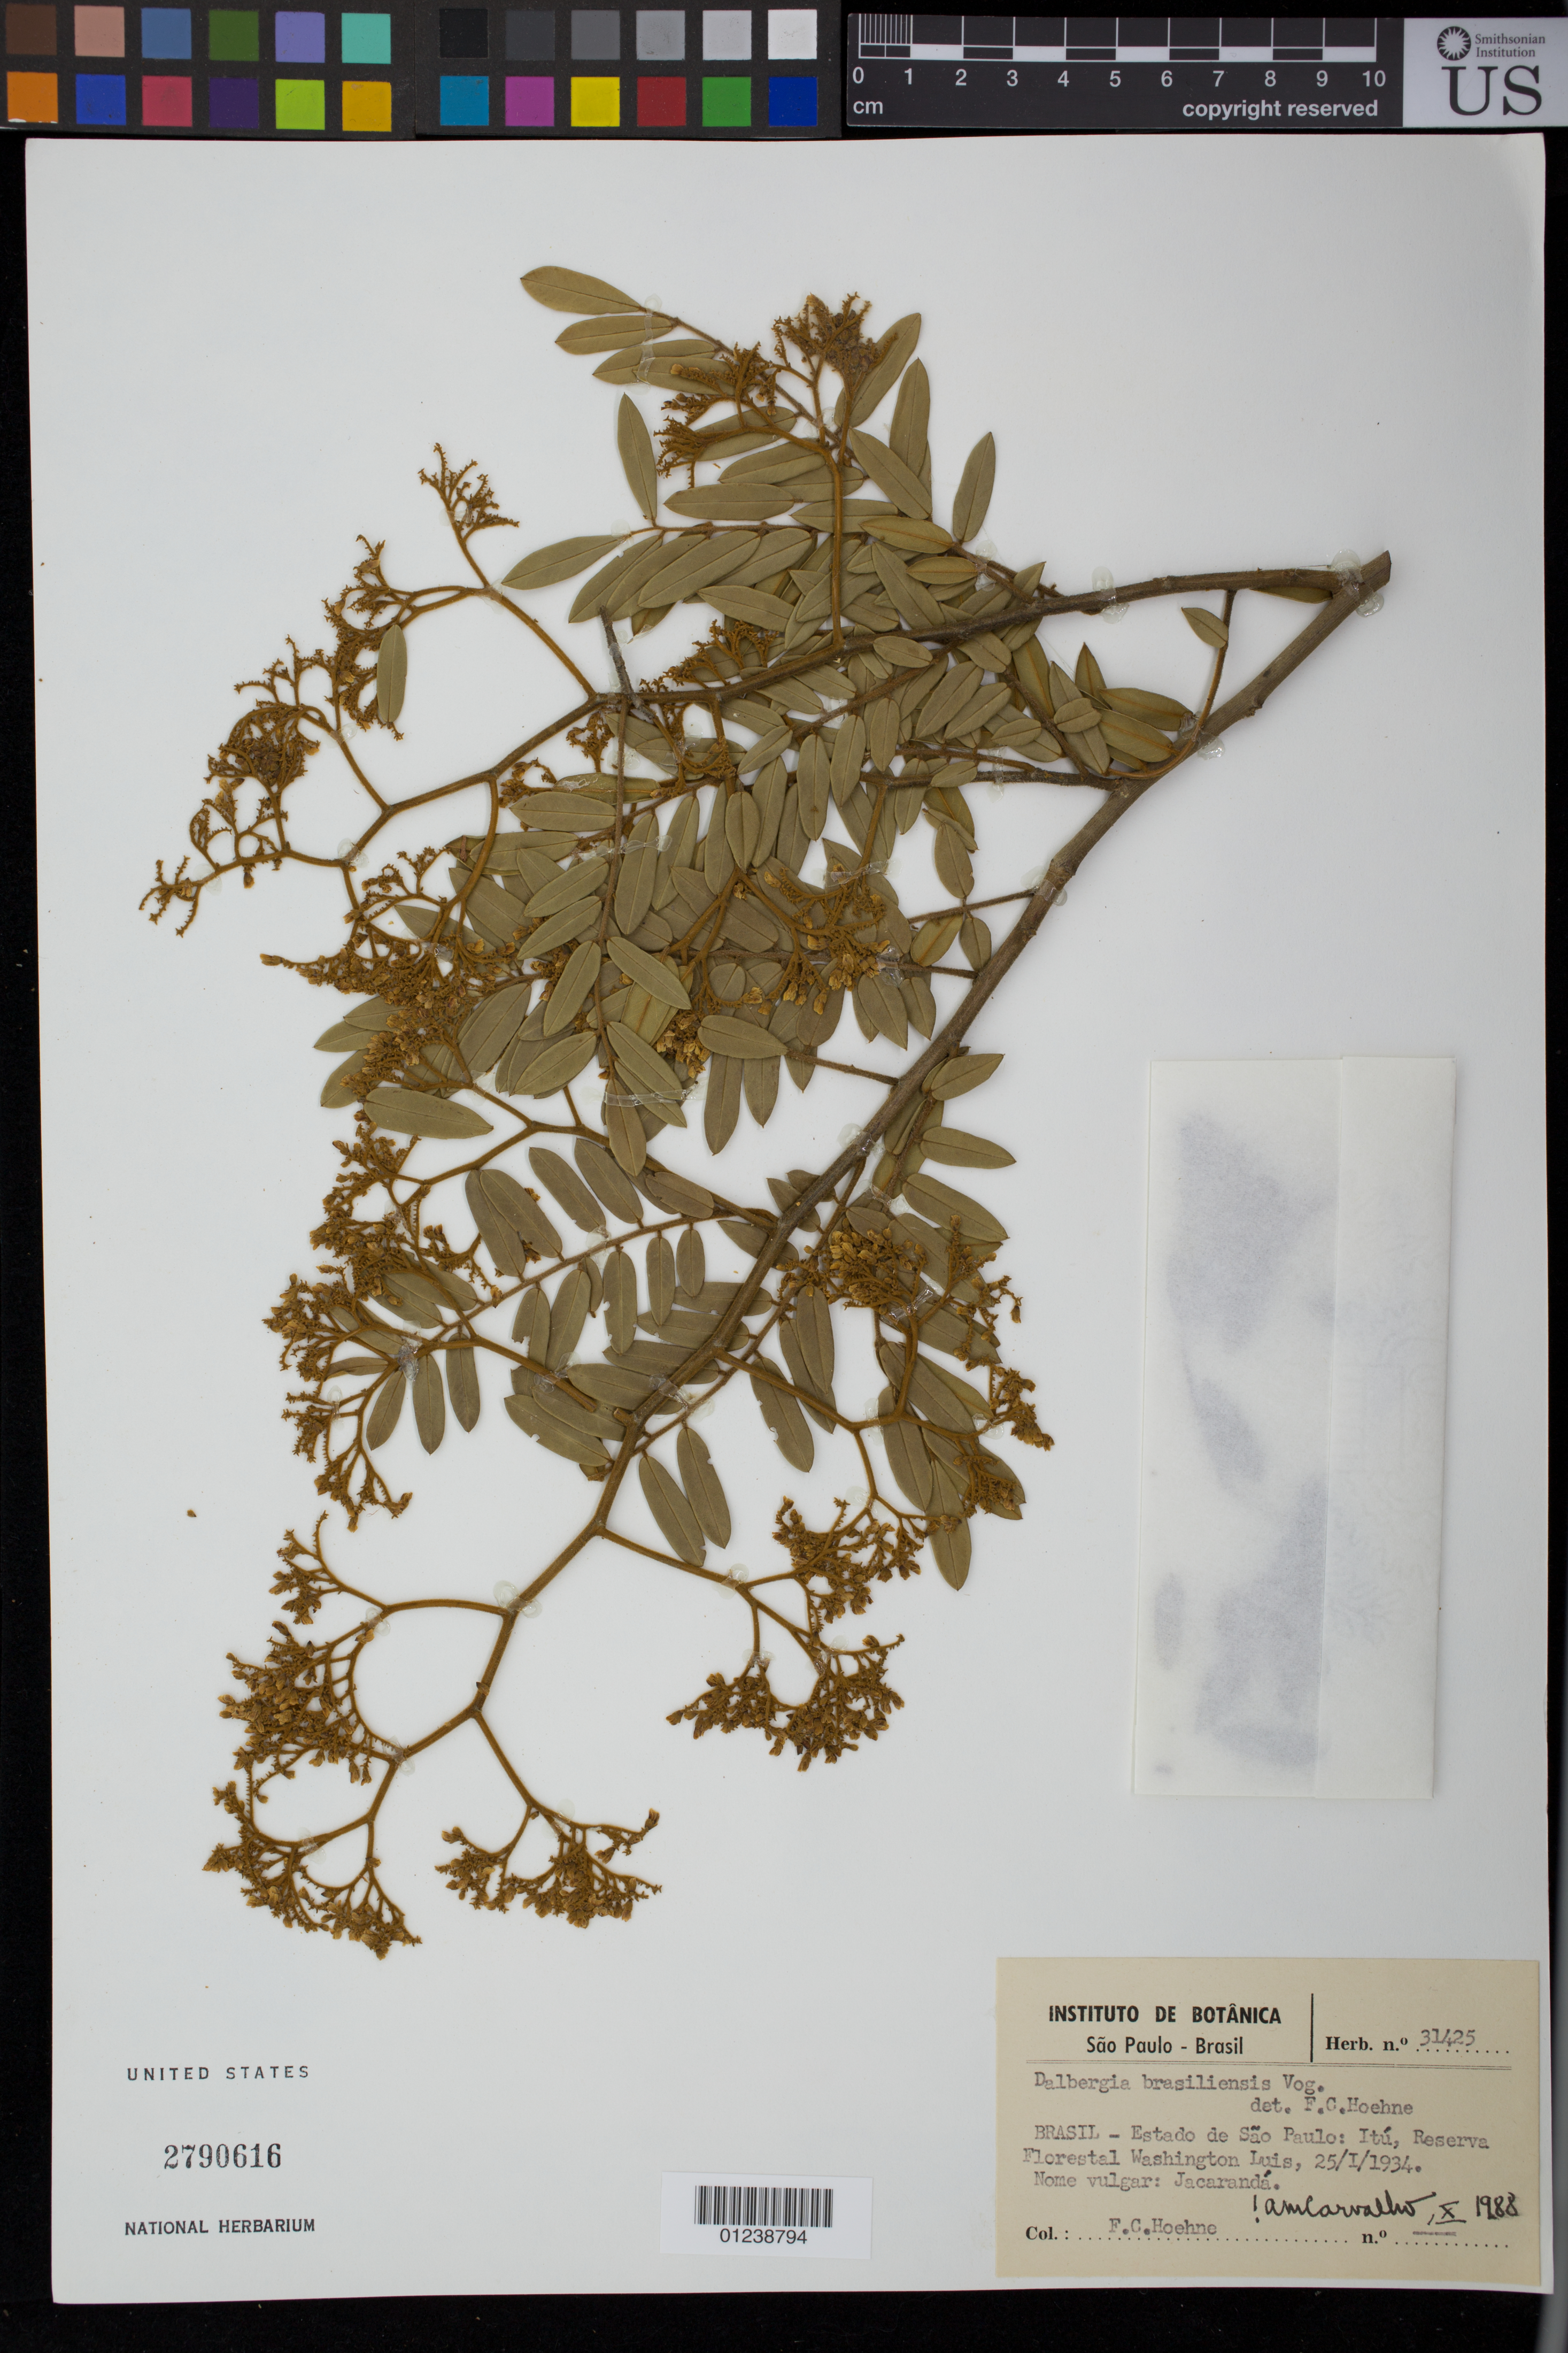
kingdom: Plantae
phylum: Tracheophyta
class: Magnoliopsida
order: Fabales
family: Fabaceae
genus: Dalbergia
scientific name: Dalbergia brasiliensis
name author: Vogel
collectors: F. C. Hoehne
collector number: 31425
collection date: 1934-01-25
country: Brazil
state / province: São Paulo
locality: Itu, Reserva Florestal Washington Luis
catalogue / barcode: US 2790616